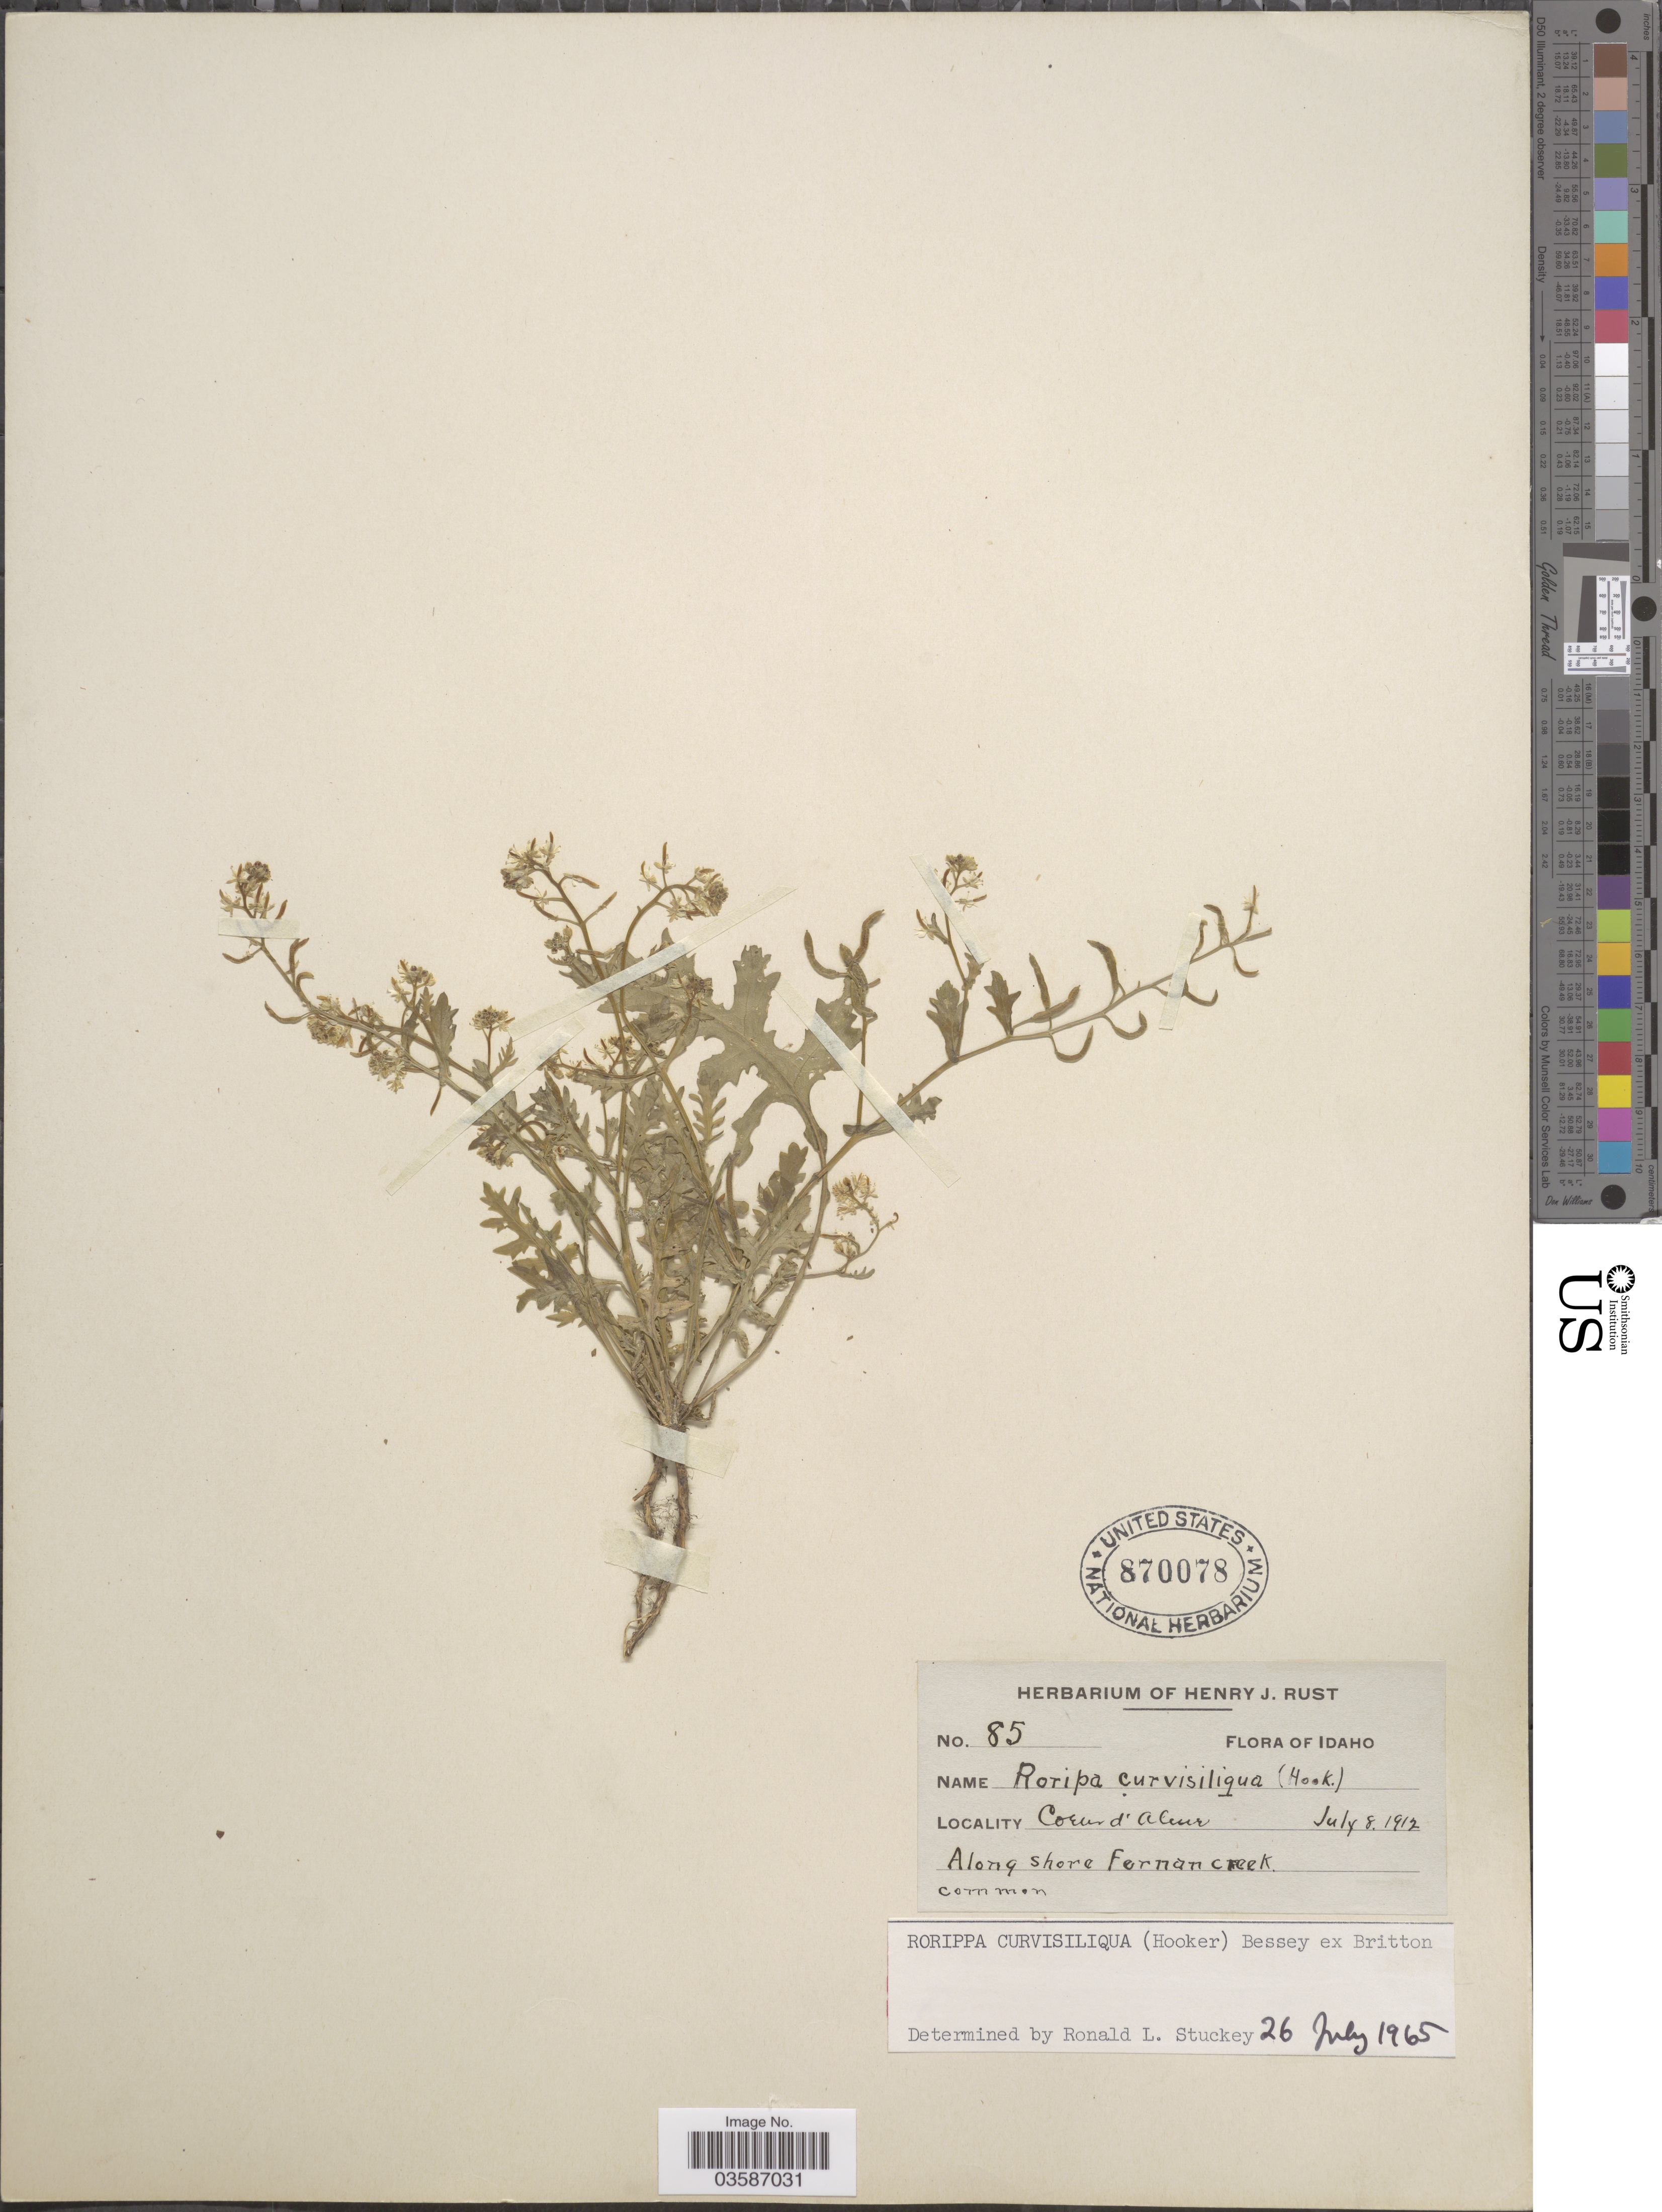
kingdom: Plantae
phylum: Tracheophyta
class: Magnoliopsida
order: Brassicales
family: Brassicaceae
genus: Rorippa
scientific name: Rorippa curvisiliqua var. curvisiliqua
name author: (Hook.) Bessey ex Britton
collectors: ex herb. Henry J. Rust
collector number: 85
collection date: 1912-07-08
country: United States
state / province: Idaho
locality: Coeur d'Alene. Along shore of Fernan Creek.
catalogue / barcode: US 870078